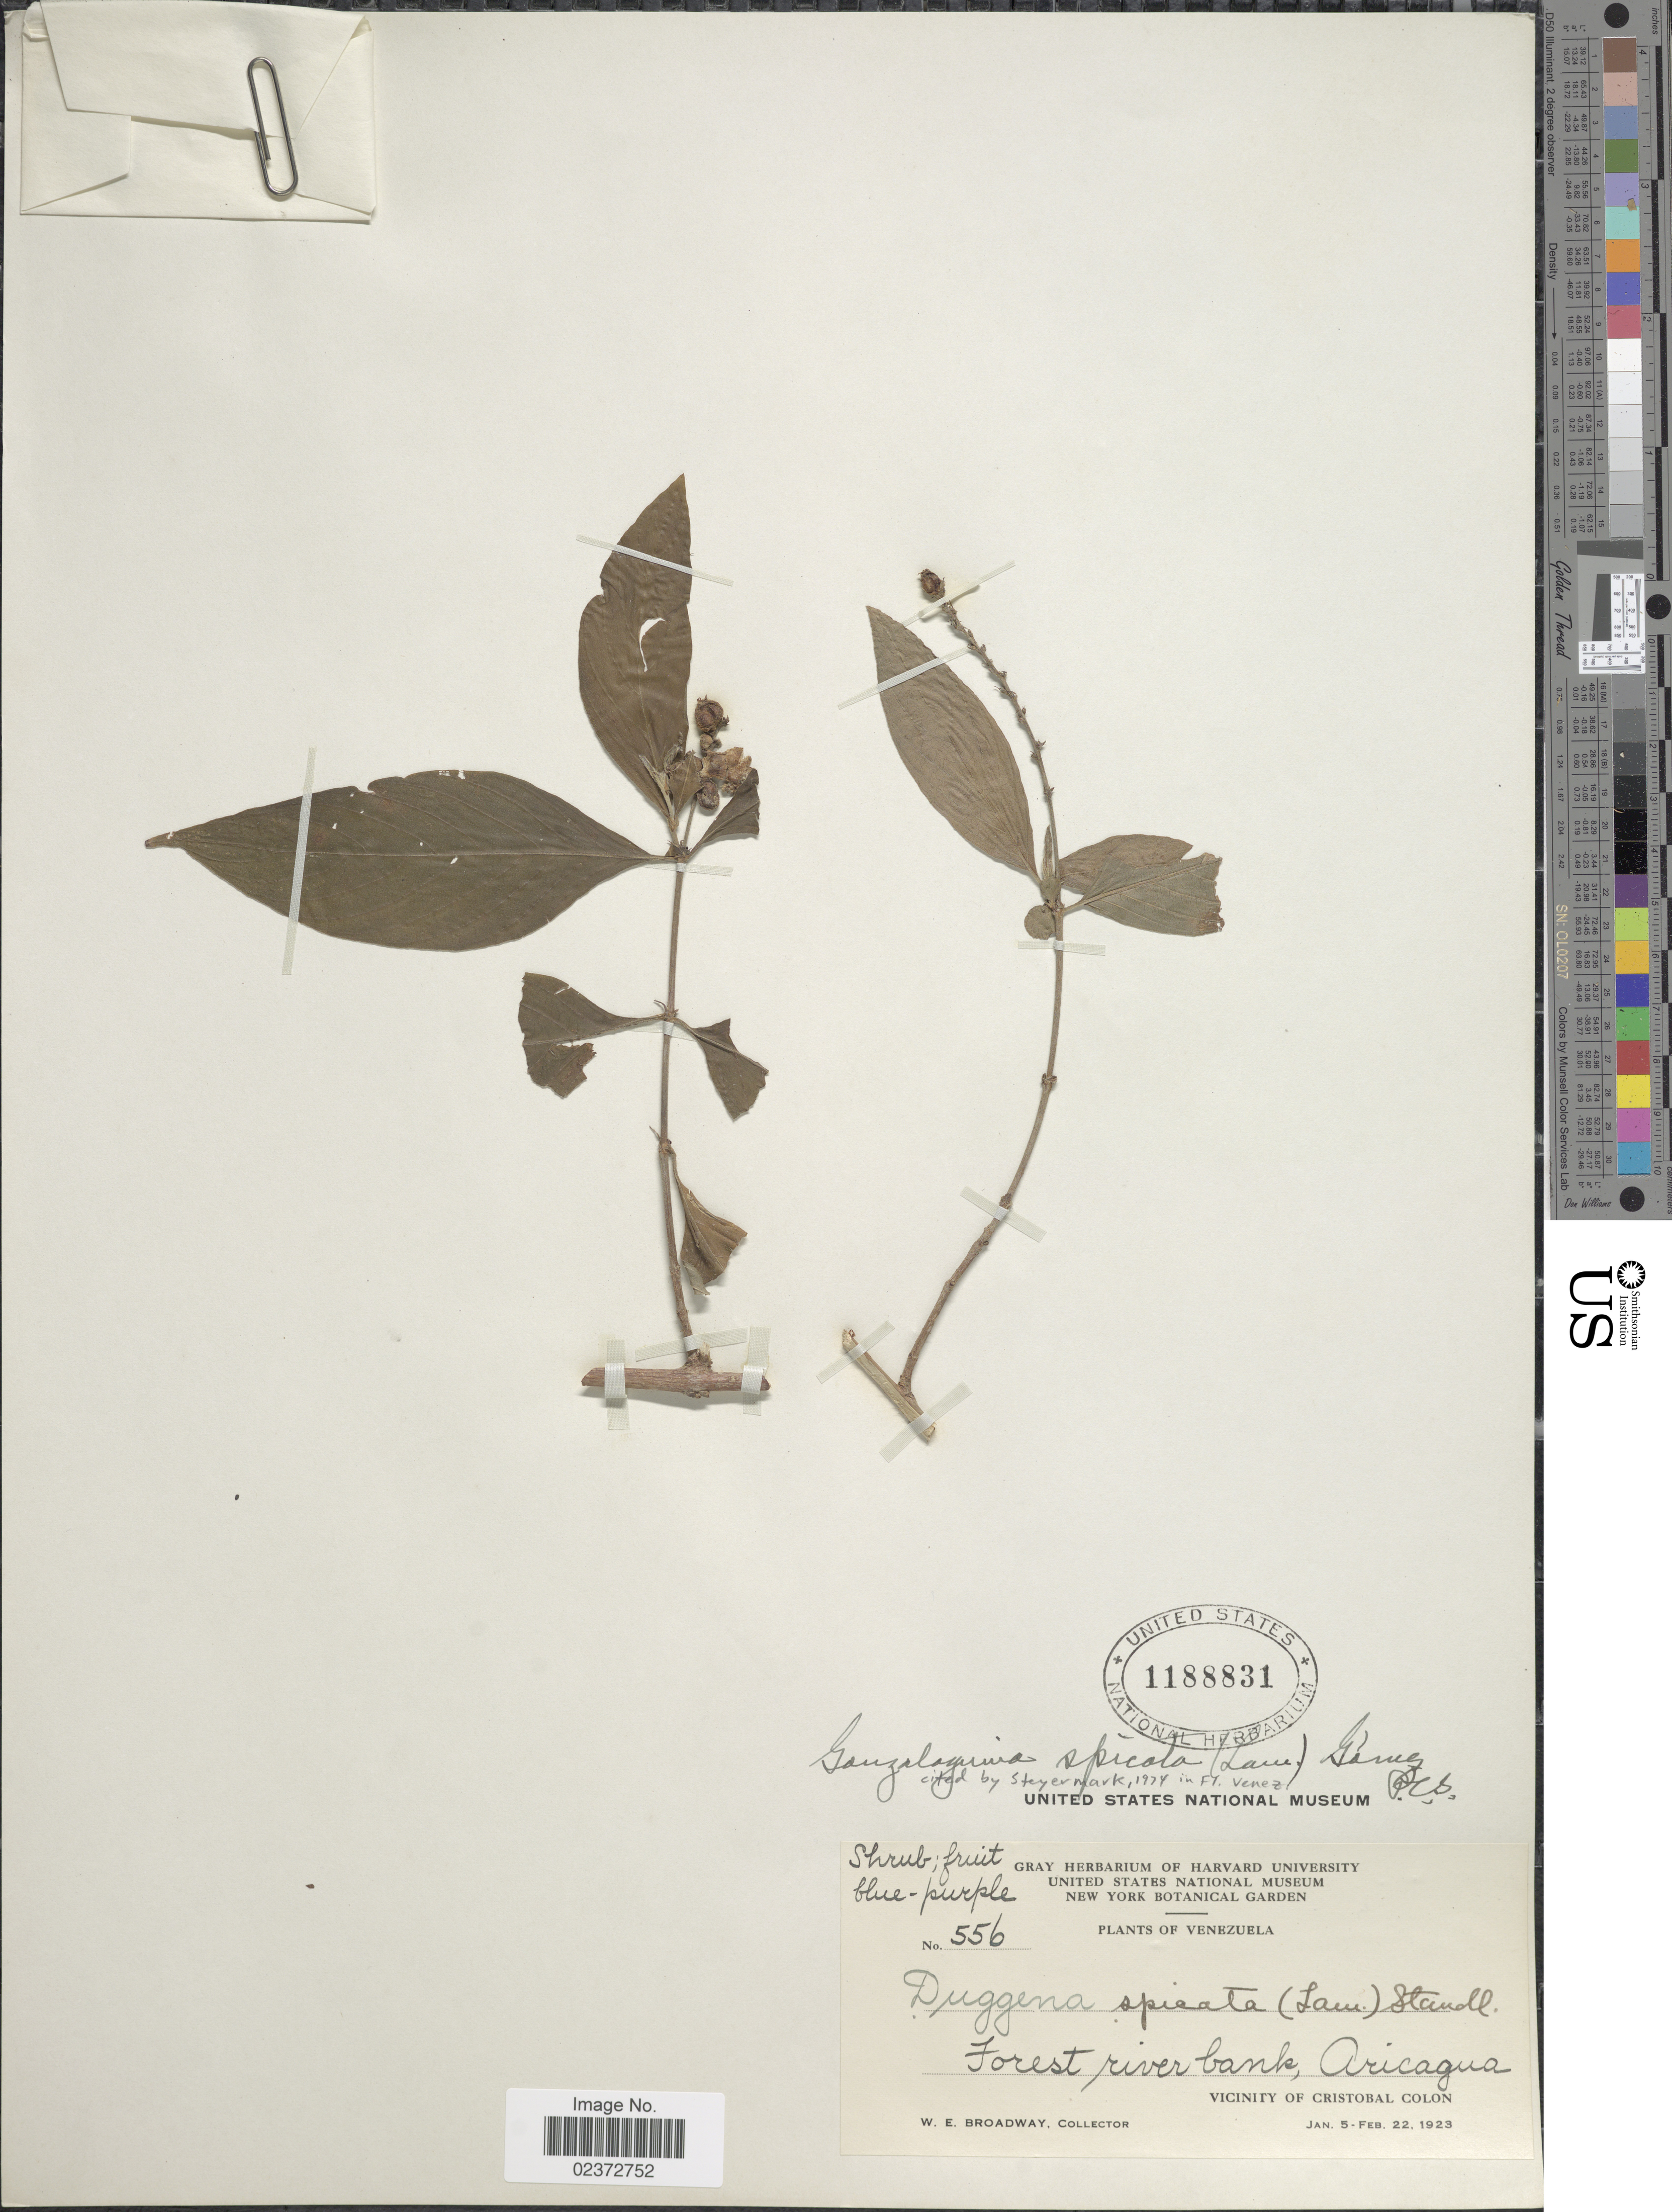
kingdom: Plantae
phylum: Tracheophyta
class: Magnoliopsida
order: Gentianales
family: Rubiaceae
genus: Gonzalagunia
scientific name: Gonzalagunia spicata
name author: (Lam.) M. Gómez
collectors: W. E. Broadway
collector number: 556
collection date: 1923-01-05/1923-02-22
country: Venezuela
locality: Forest river bank, Aricagua. Vicinity of Cristobal Colon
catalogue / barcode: US 1188831